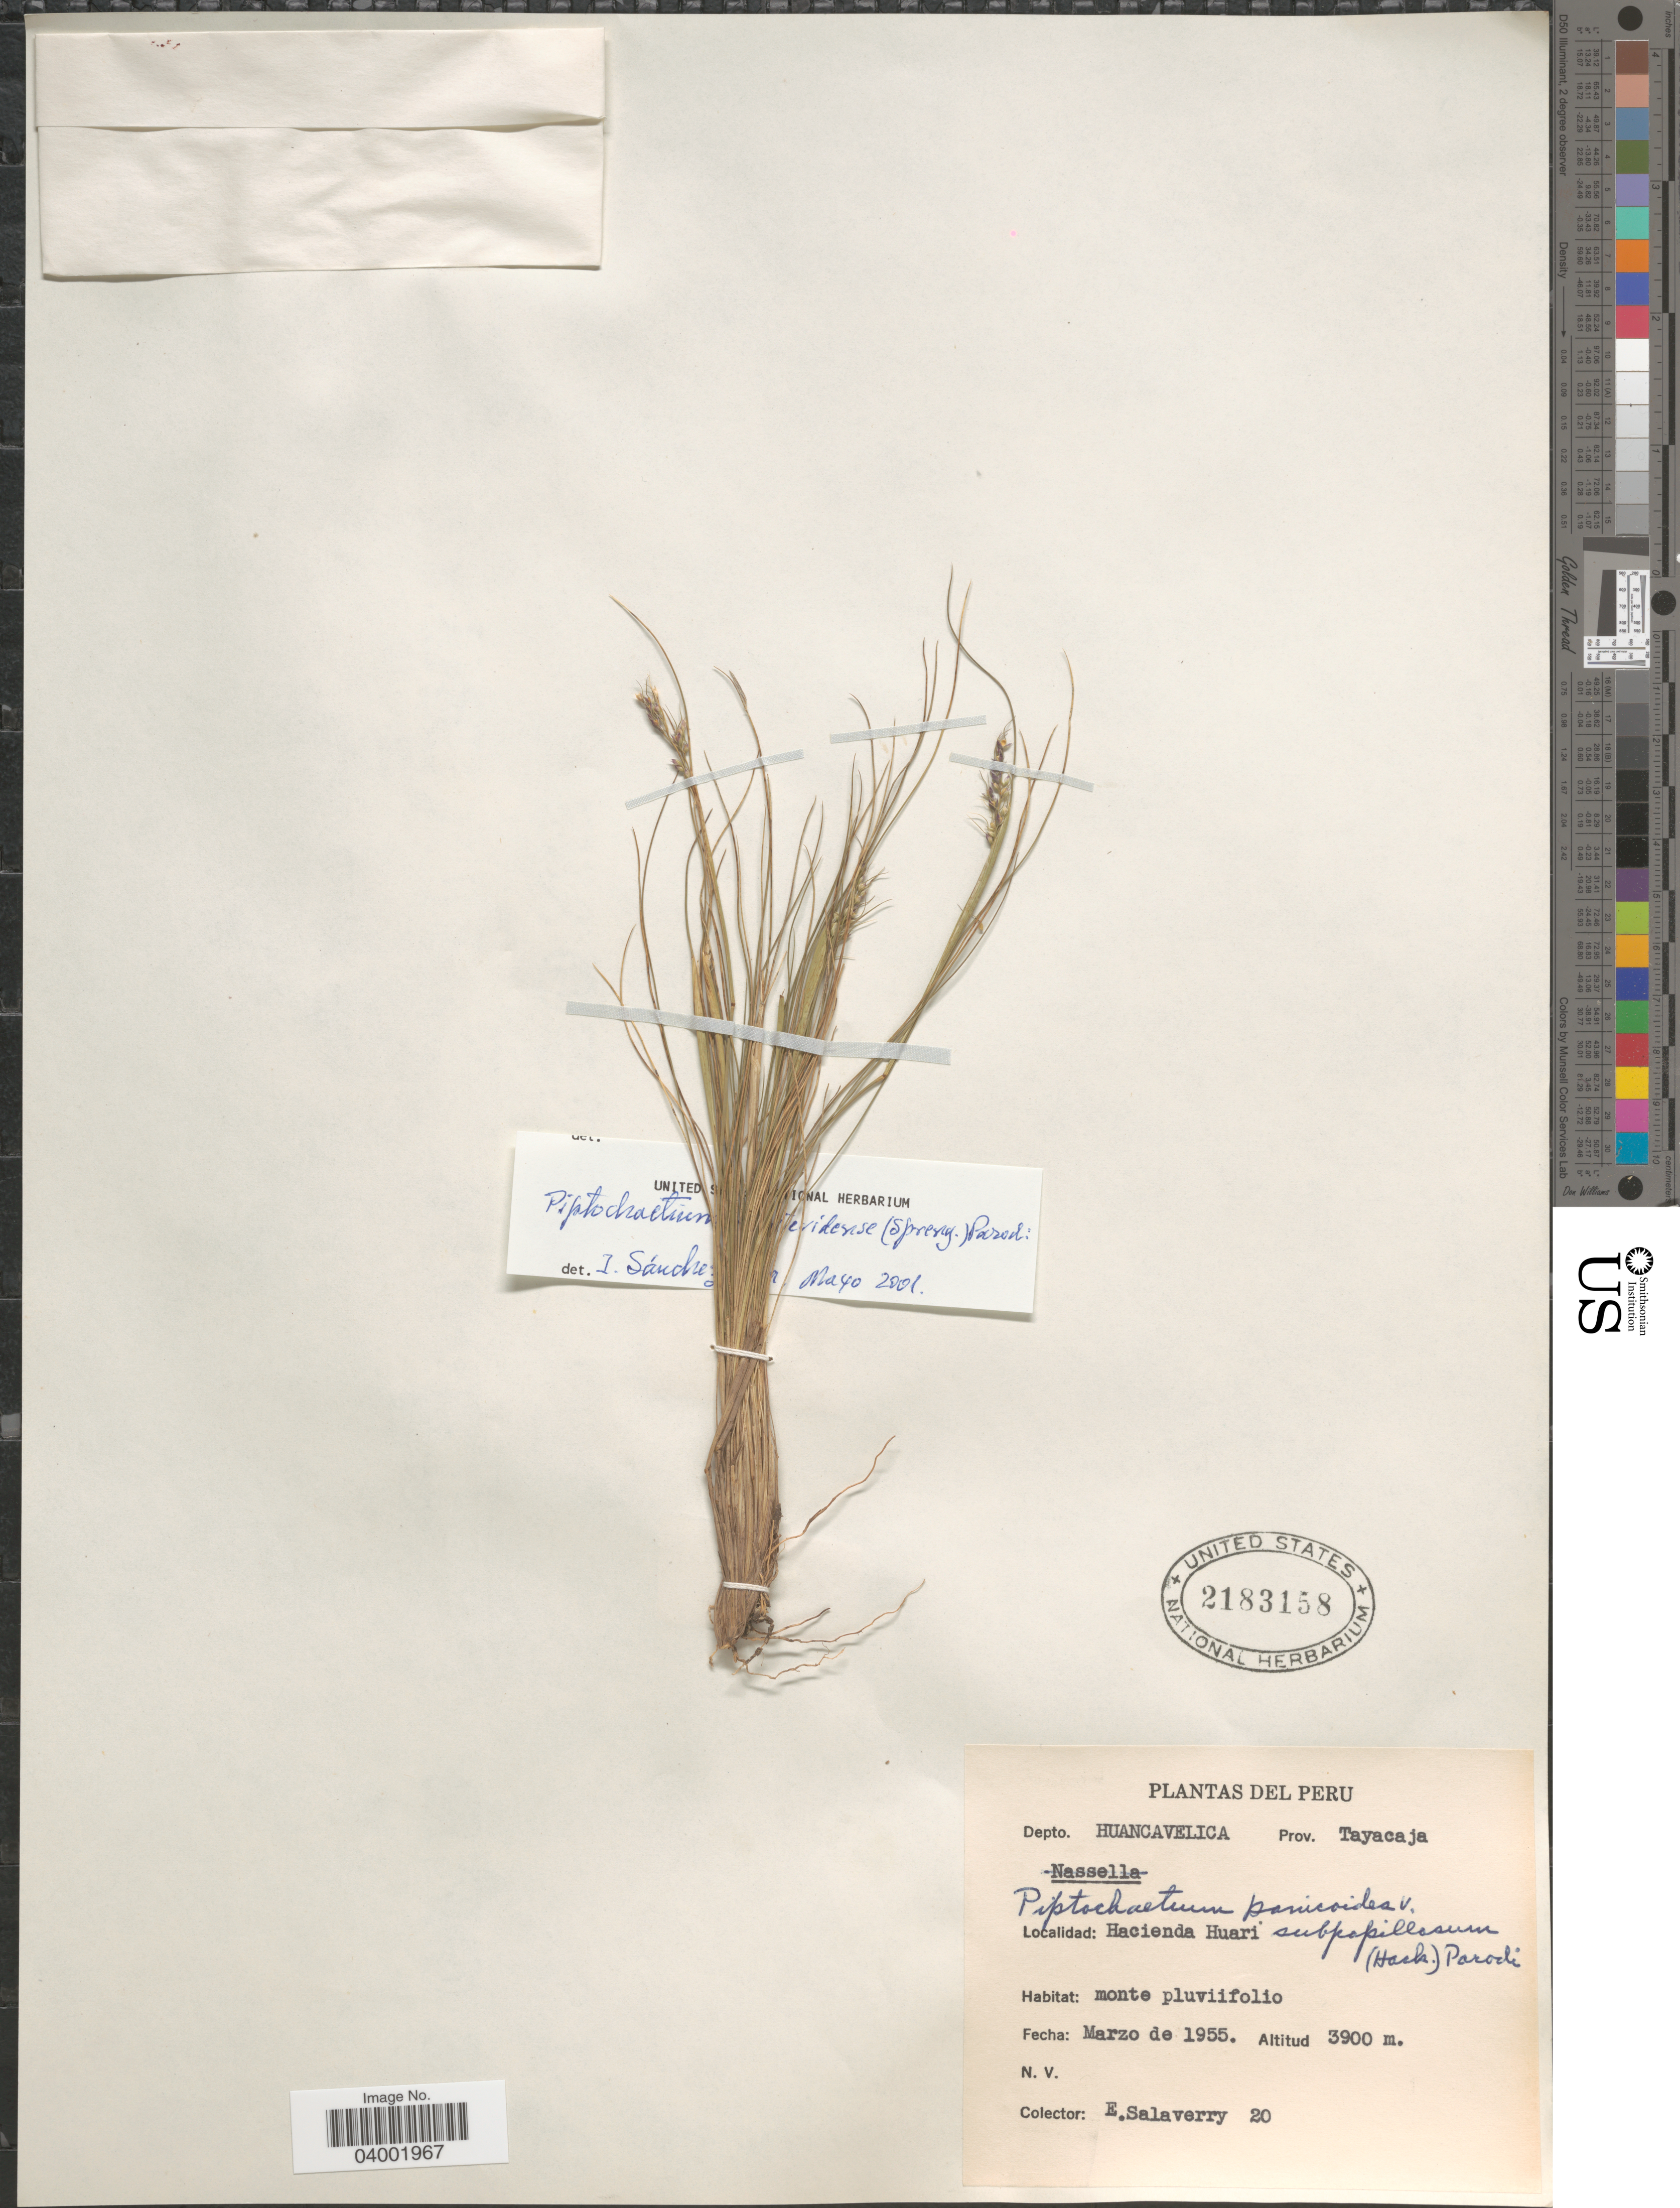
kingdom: Plantae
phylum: Tracheophyta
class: Liliopsida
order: Poales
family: Poaceae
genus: Piptochaetium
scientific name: Piptochaetium montevidense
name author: (Spreng.) Parodi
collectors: E. Salaverry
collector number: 20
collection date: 1955-03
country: Peru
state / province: Huancavelica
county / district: Tayacaja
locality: Depto. Huancavelica. Prov. Tayacaja. Hacienda Huari.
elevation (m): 3900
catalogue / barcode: US 2183158